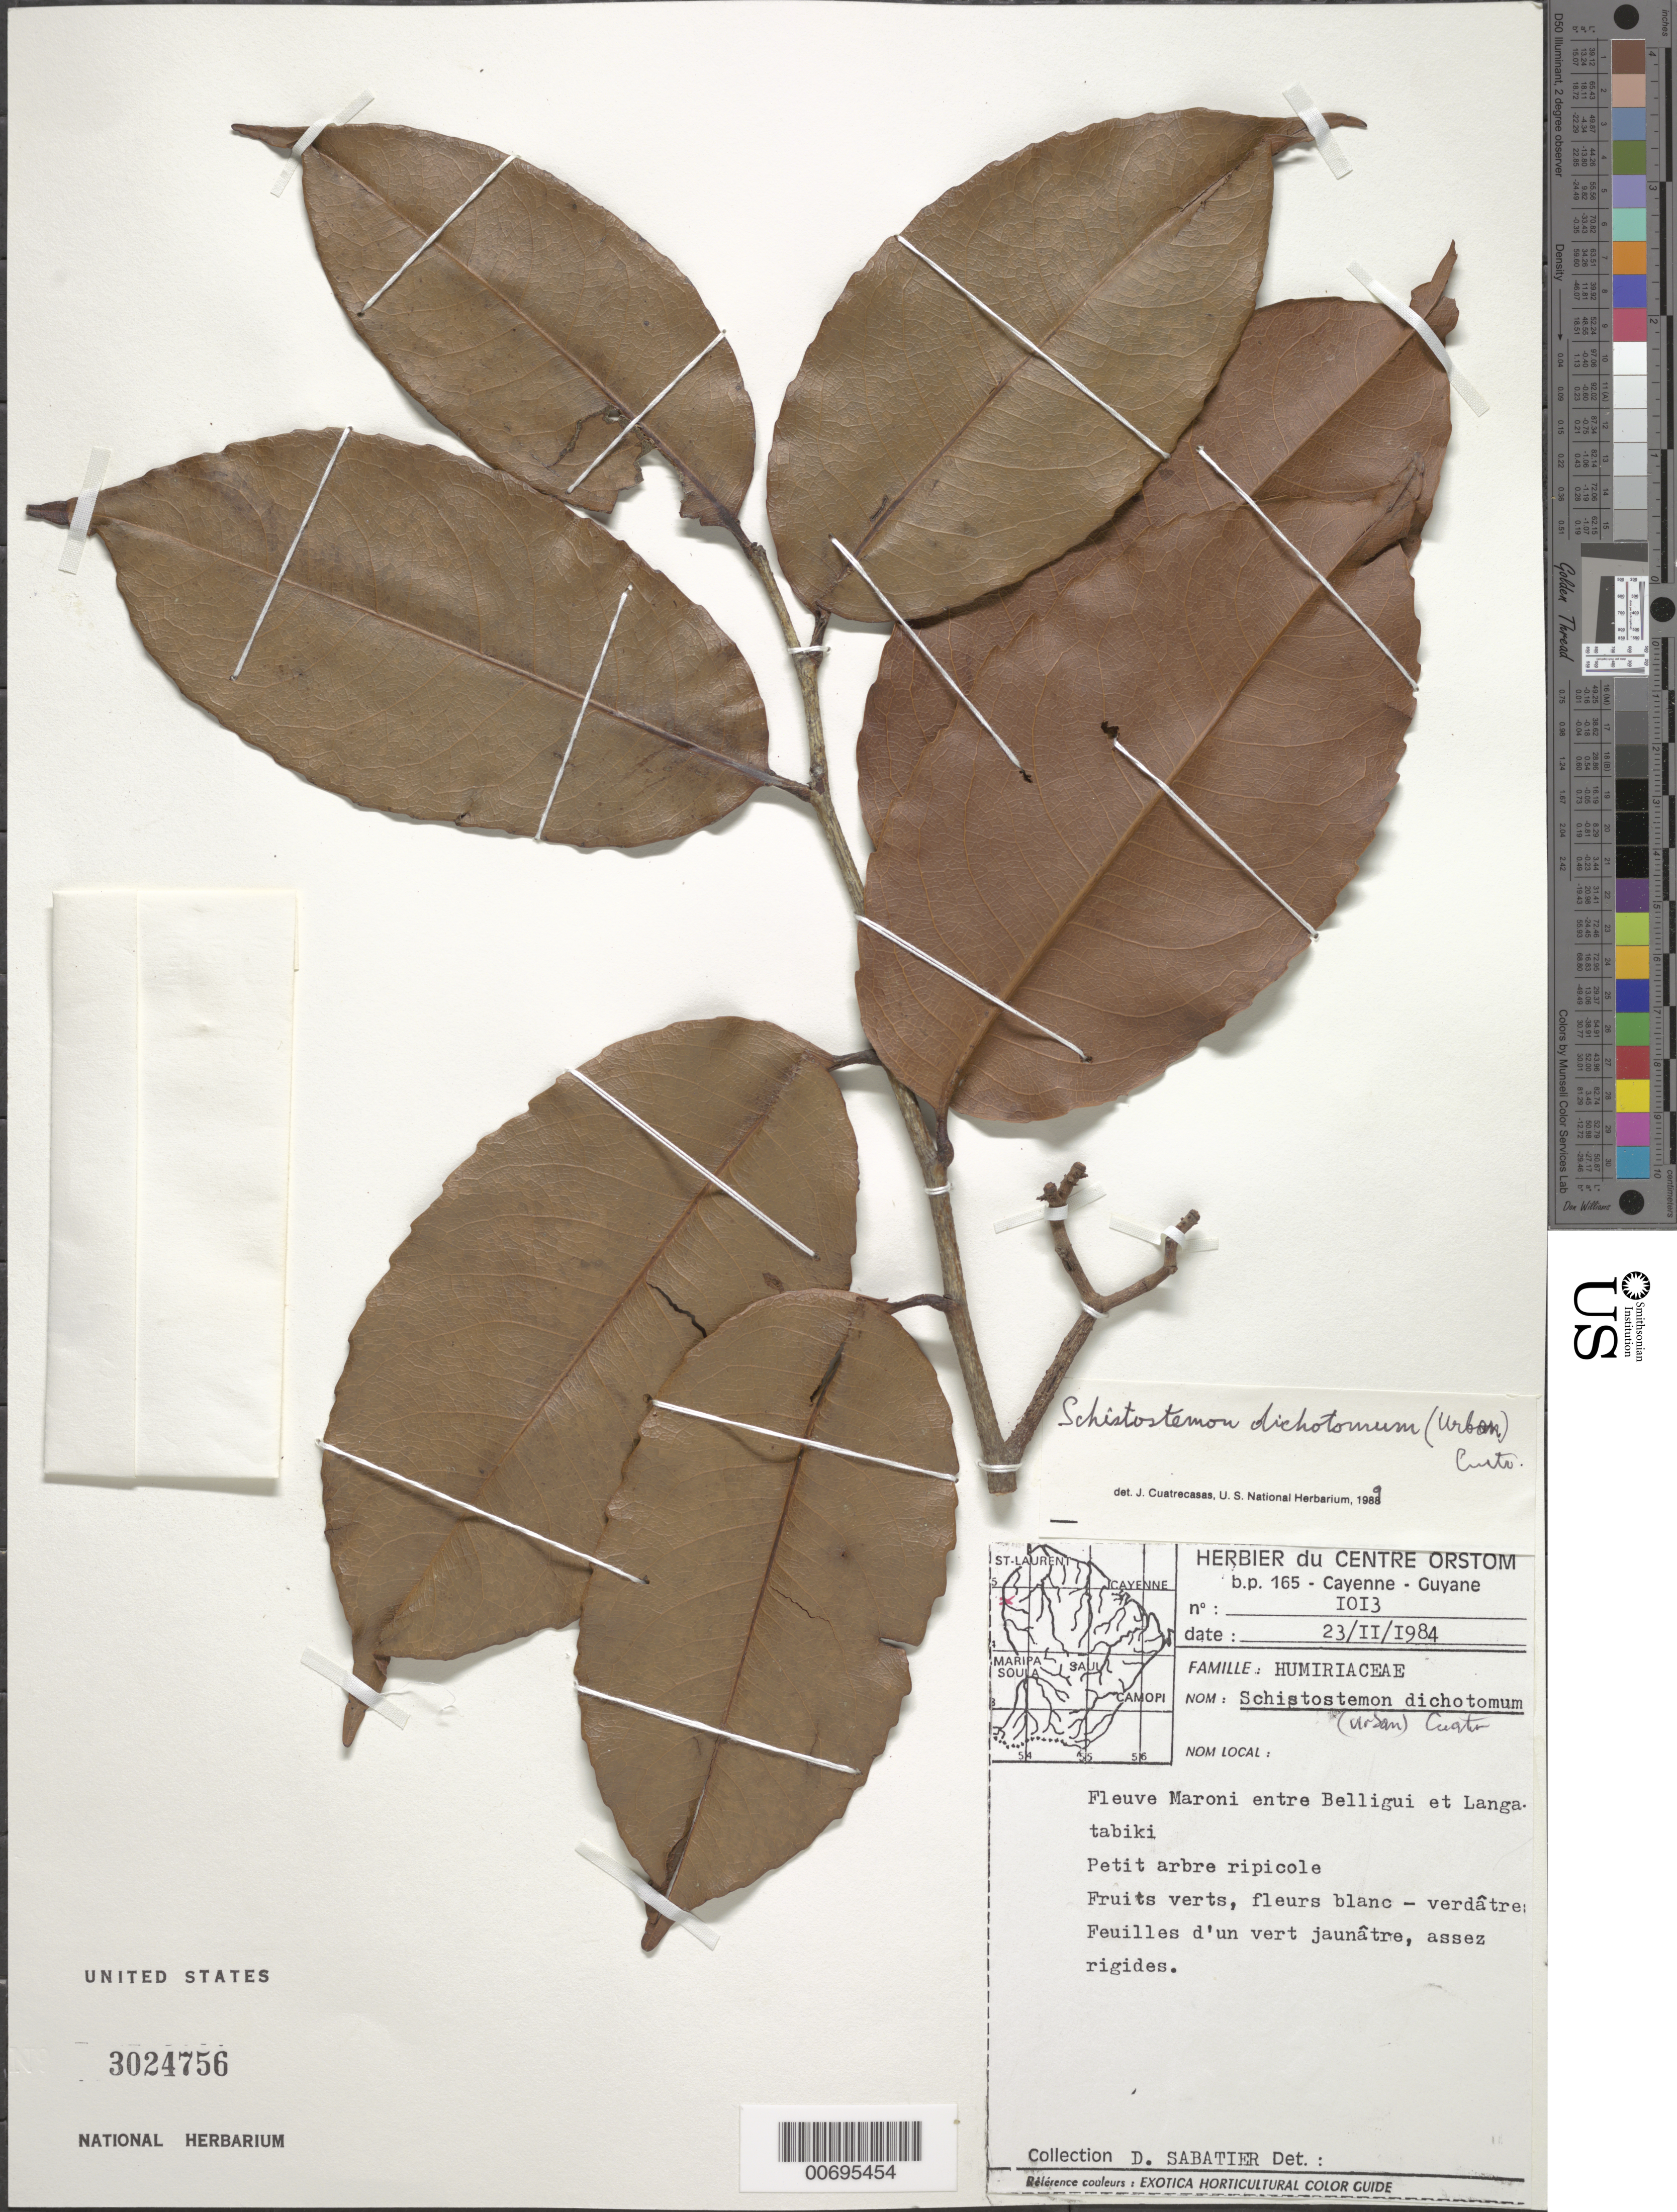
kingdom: Plantae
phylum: Tracheophyta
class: Magnoliopsida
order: Malpighiales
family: Humiriaceae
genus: Schistostemon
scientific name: Schistostemon dichotomus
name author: (Urb.) Cuatrec.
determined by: Cuatrecasas, J.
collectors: D. Sabatier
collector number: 1013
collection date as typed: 23-Feb-84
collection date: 1984-02-23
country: French Guiana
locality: Maroni R., entre Belligui et Langa Tabiki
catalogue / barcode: US 3024756